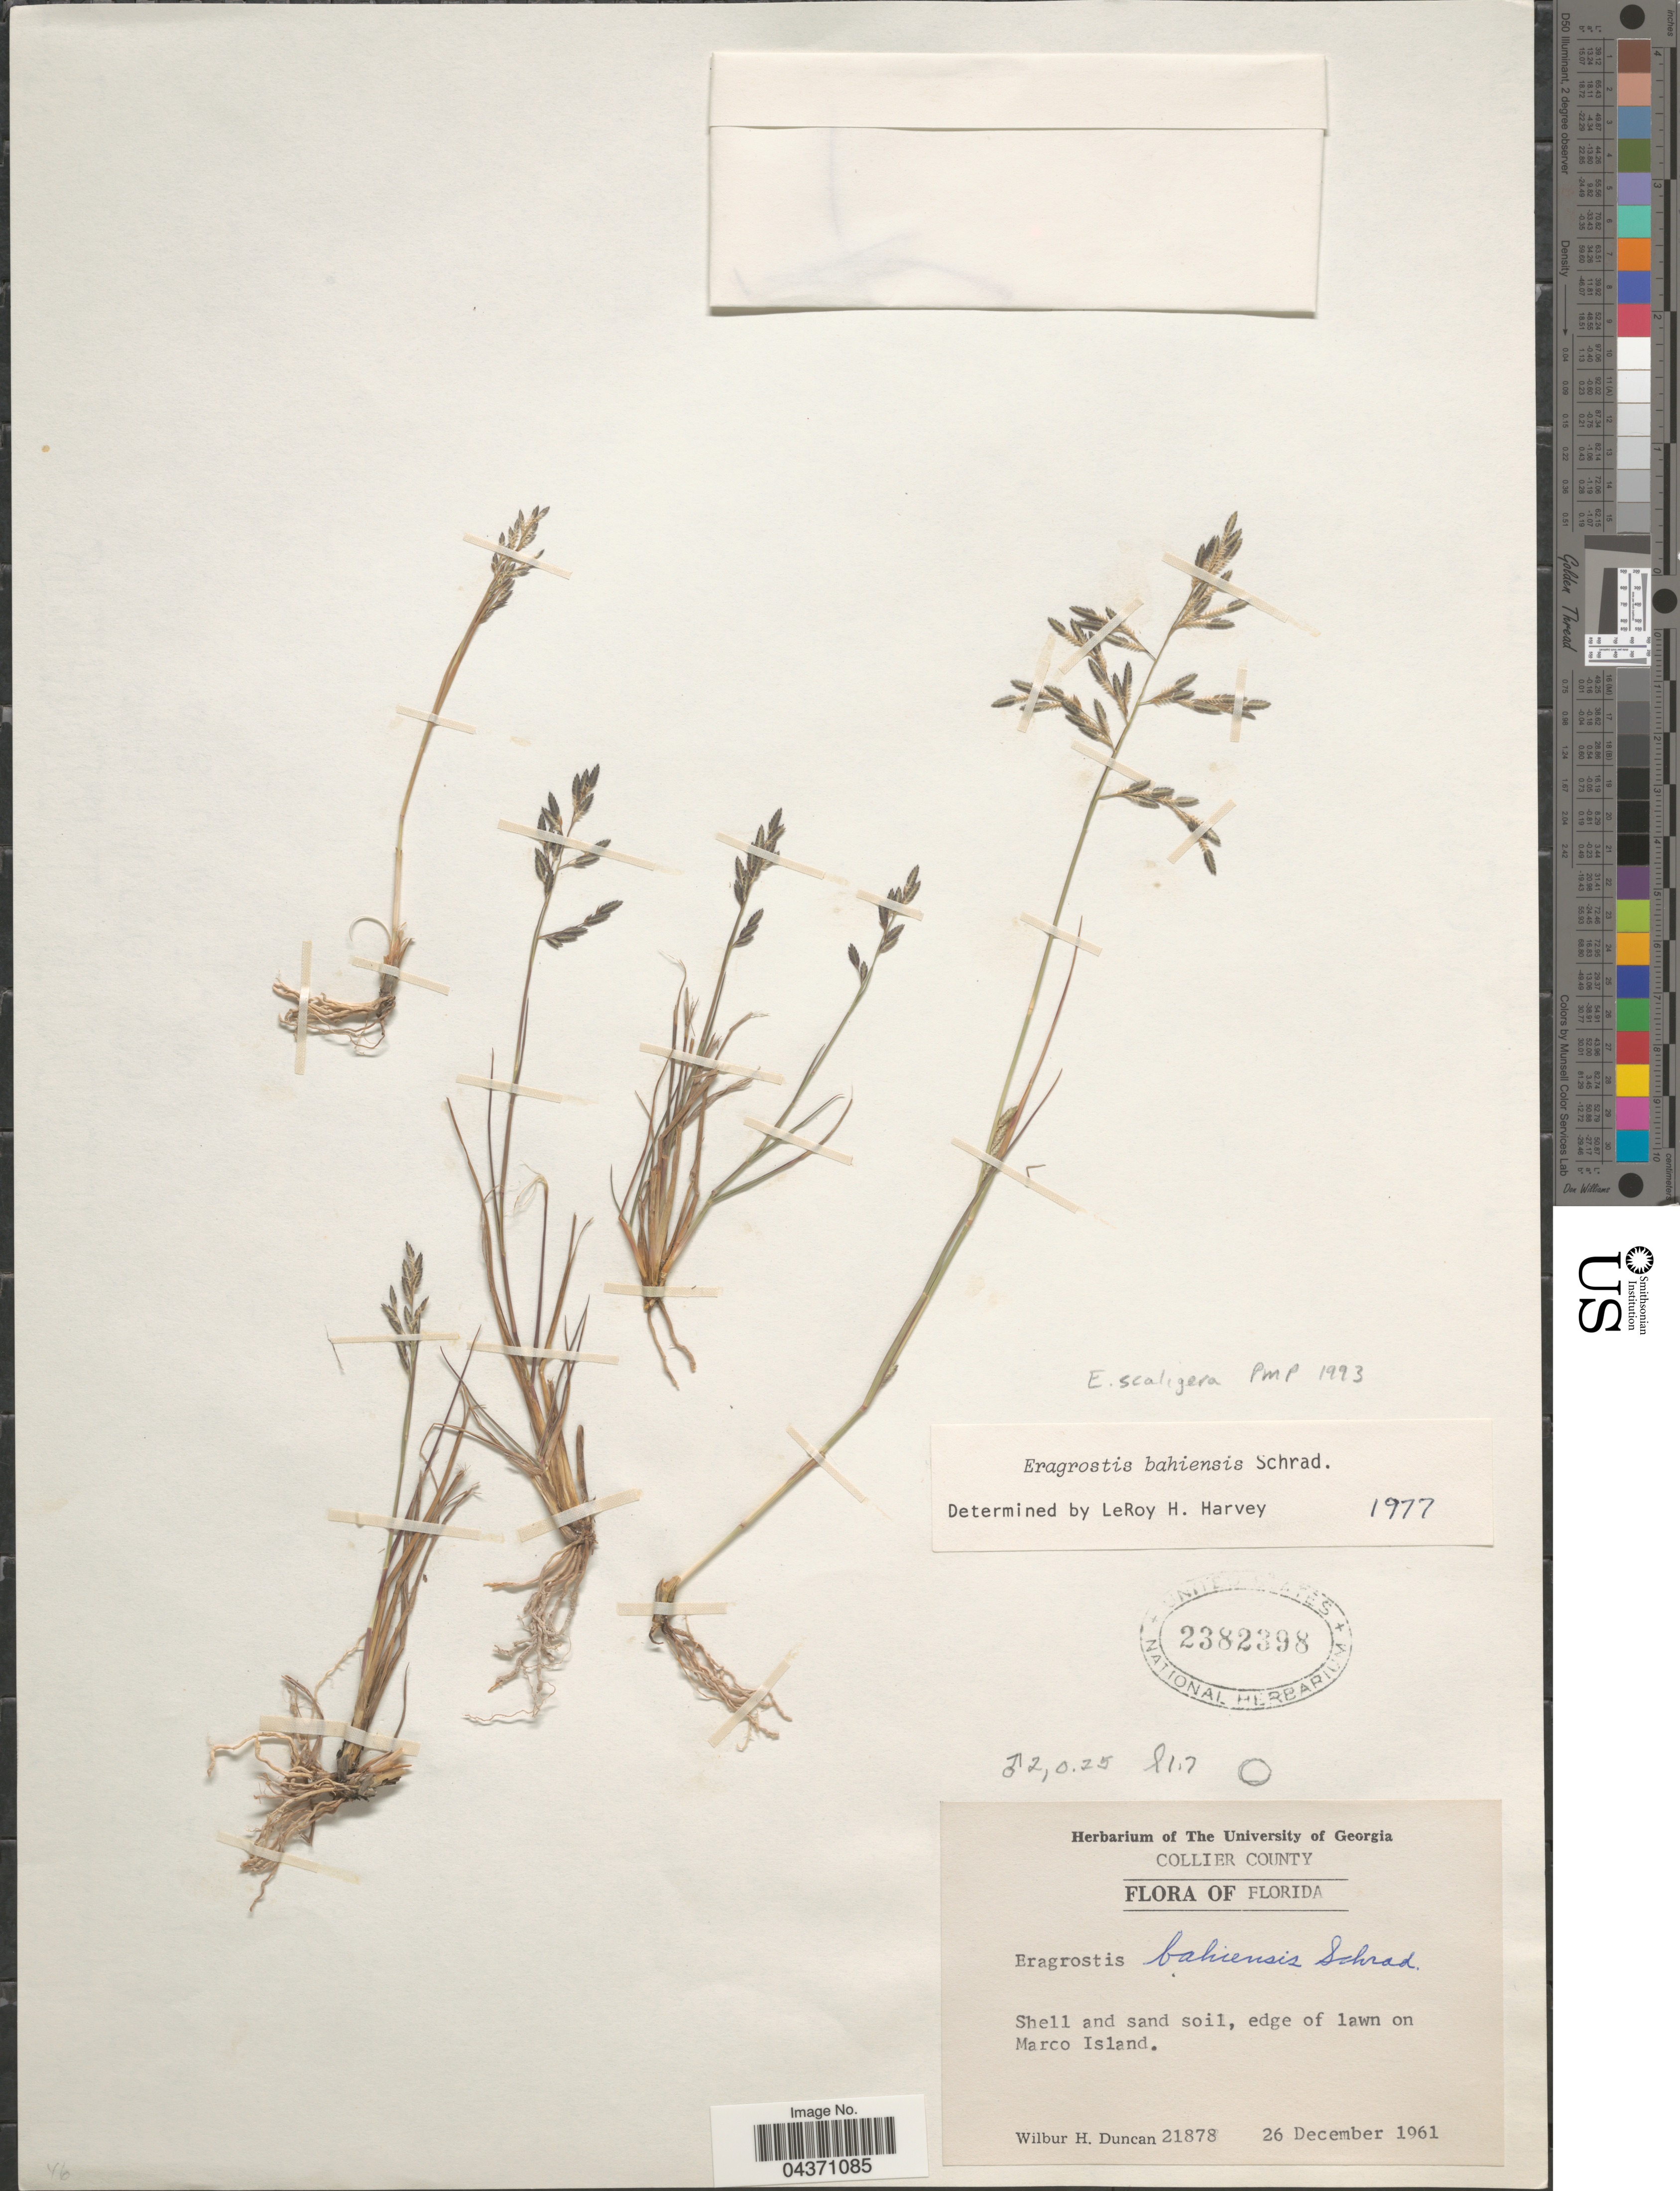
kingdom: Plantae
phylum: Tracheophyta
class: Liliopsida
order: Poales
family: Poaceae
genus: Eragrostis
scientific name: Eragrostis scaligera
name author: Salzm. ex Steud.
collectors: W. H. Duncan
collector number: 21878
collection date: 1961-12-26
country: United States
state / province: Florida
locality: Collier County. Shell and sand soil, edge of lawn on Marco Island.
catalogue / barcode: US 2382398